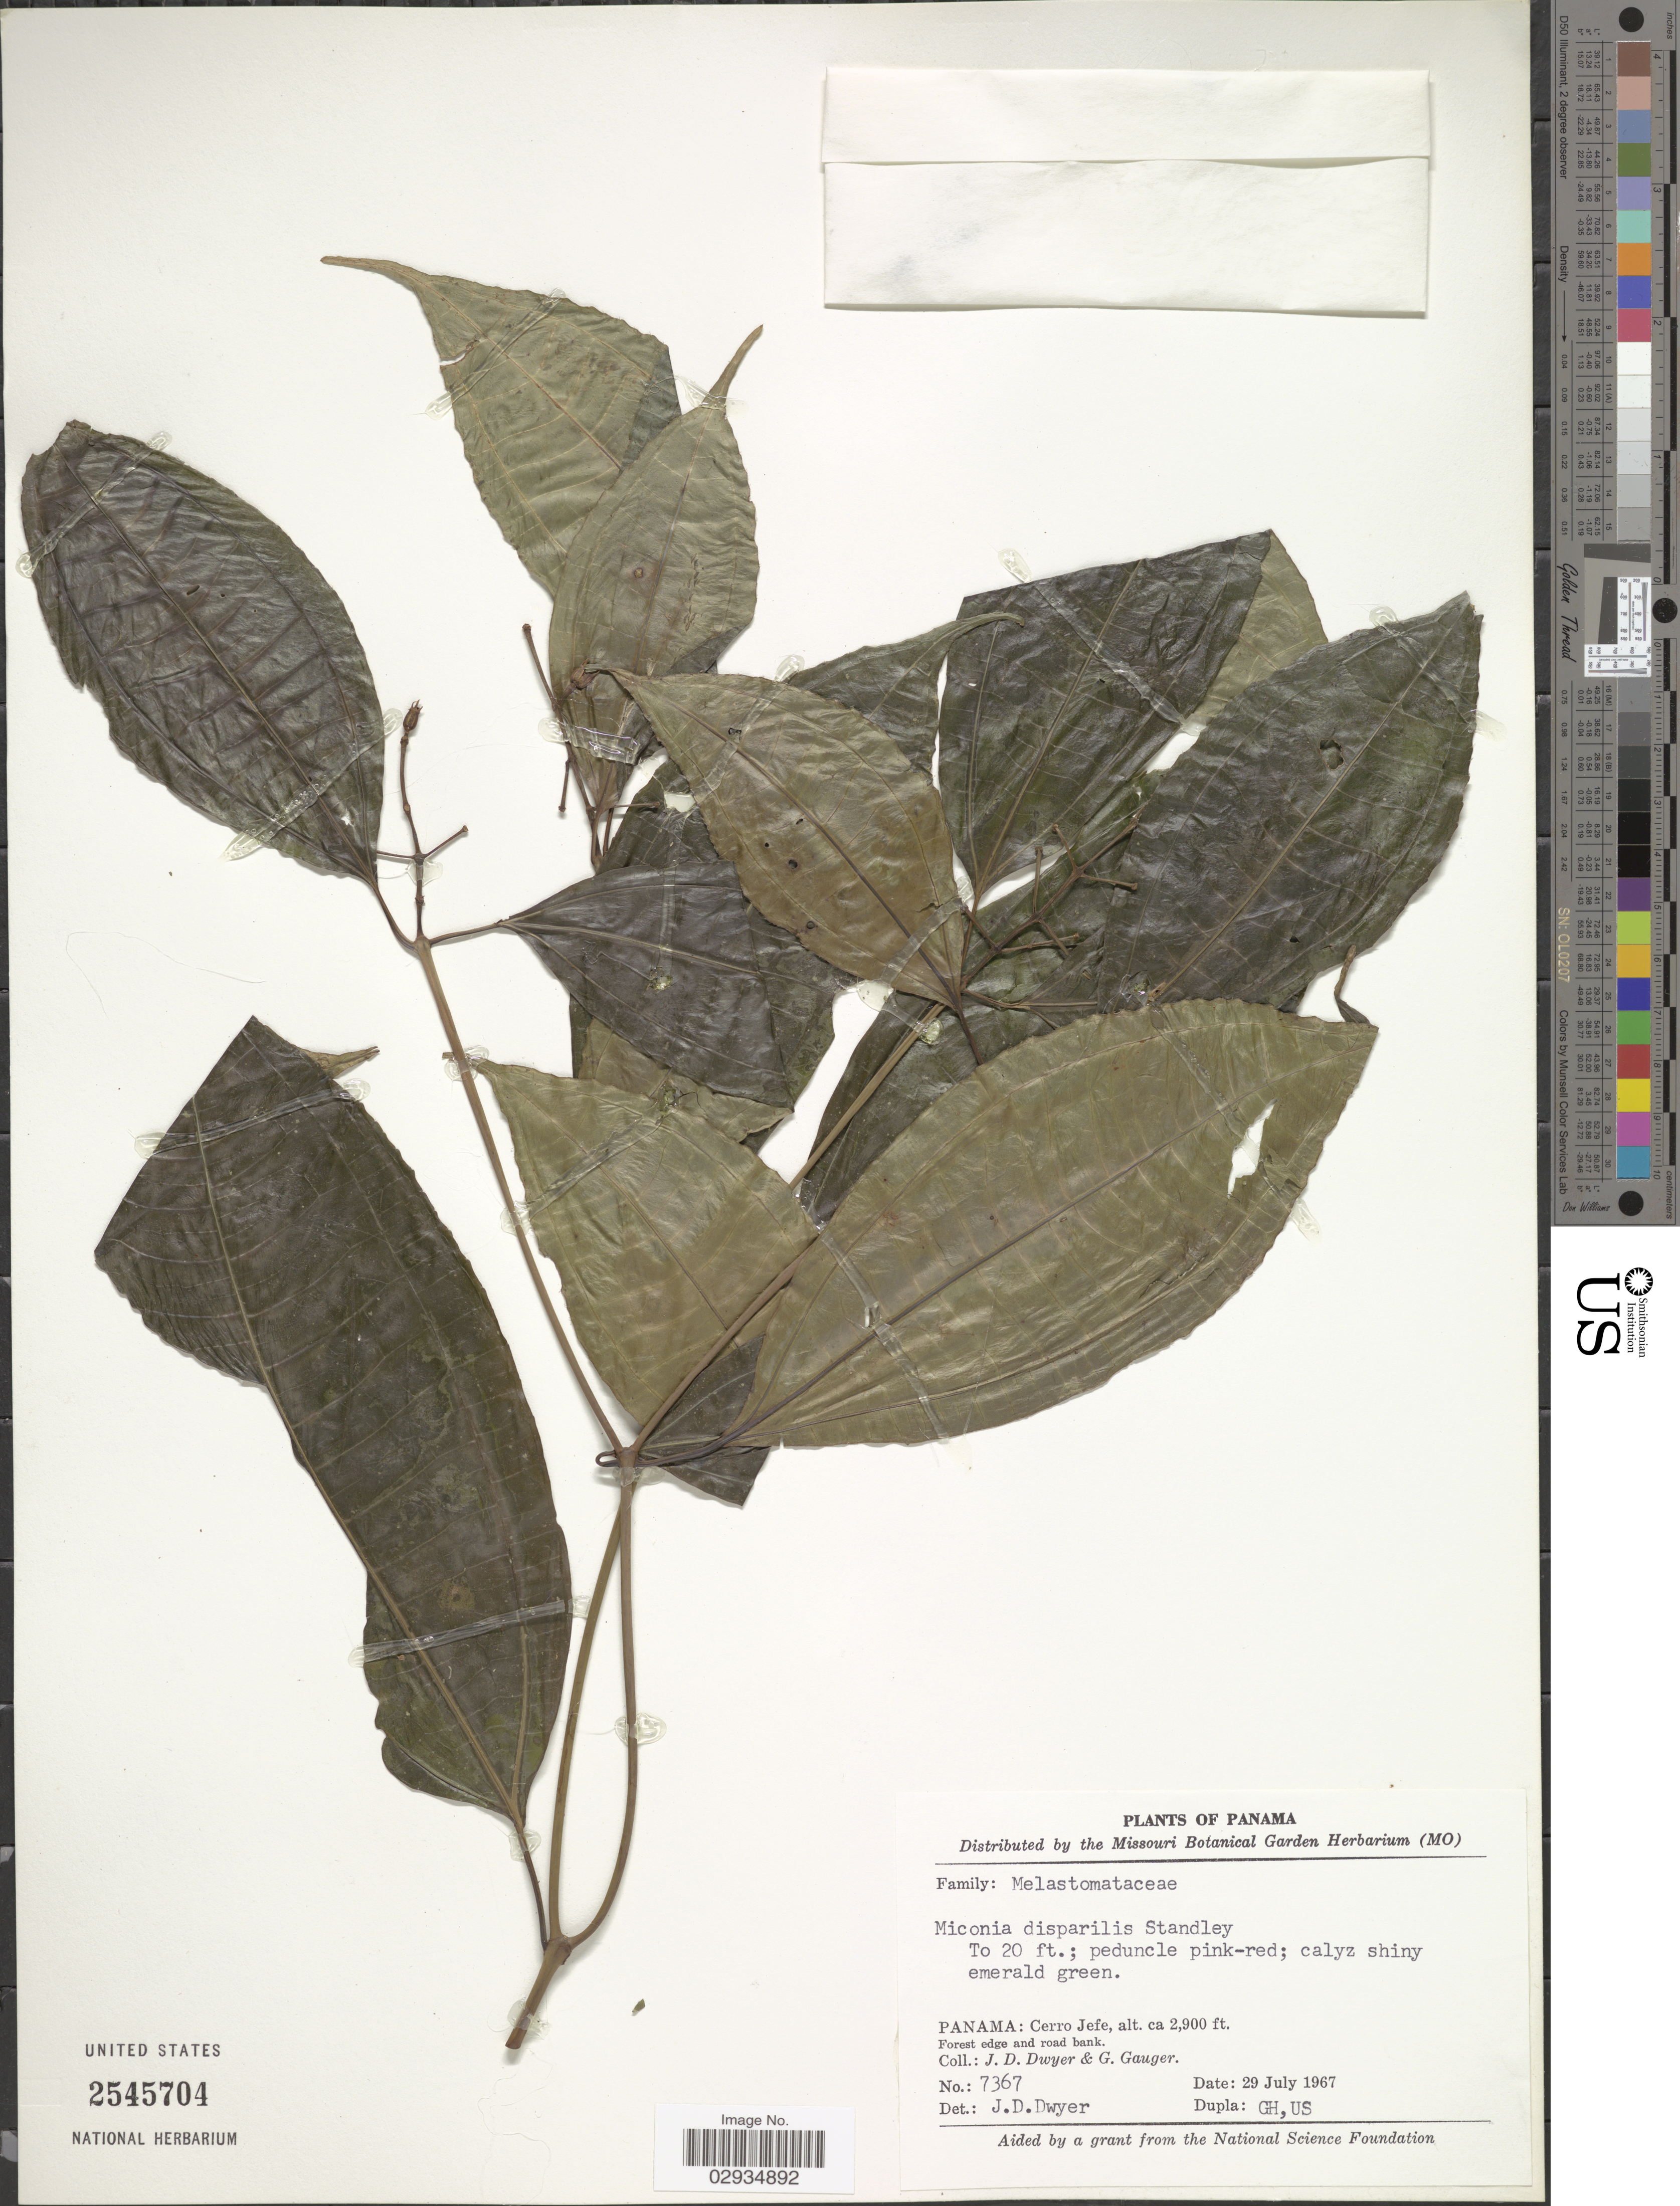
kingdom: Plantae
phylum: Tracheophyta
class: Magnoliopsida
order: Myrtales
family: Melastomataceae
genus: Miconia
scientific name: Miconia lateriflora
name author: Cogn.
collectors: J. D. Dwyer & G. Gauger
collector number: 7367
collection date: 1967-07-29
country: Panama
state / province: Panamá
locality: Cerro Jefe.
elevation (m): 884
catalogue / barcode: US 2545704